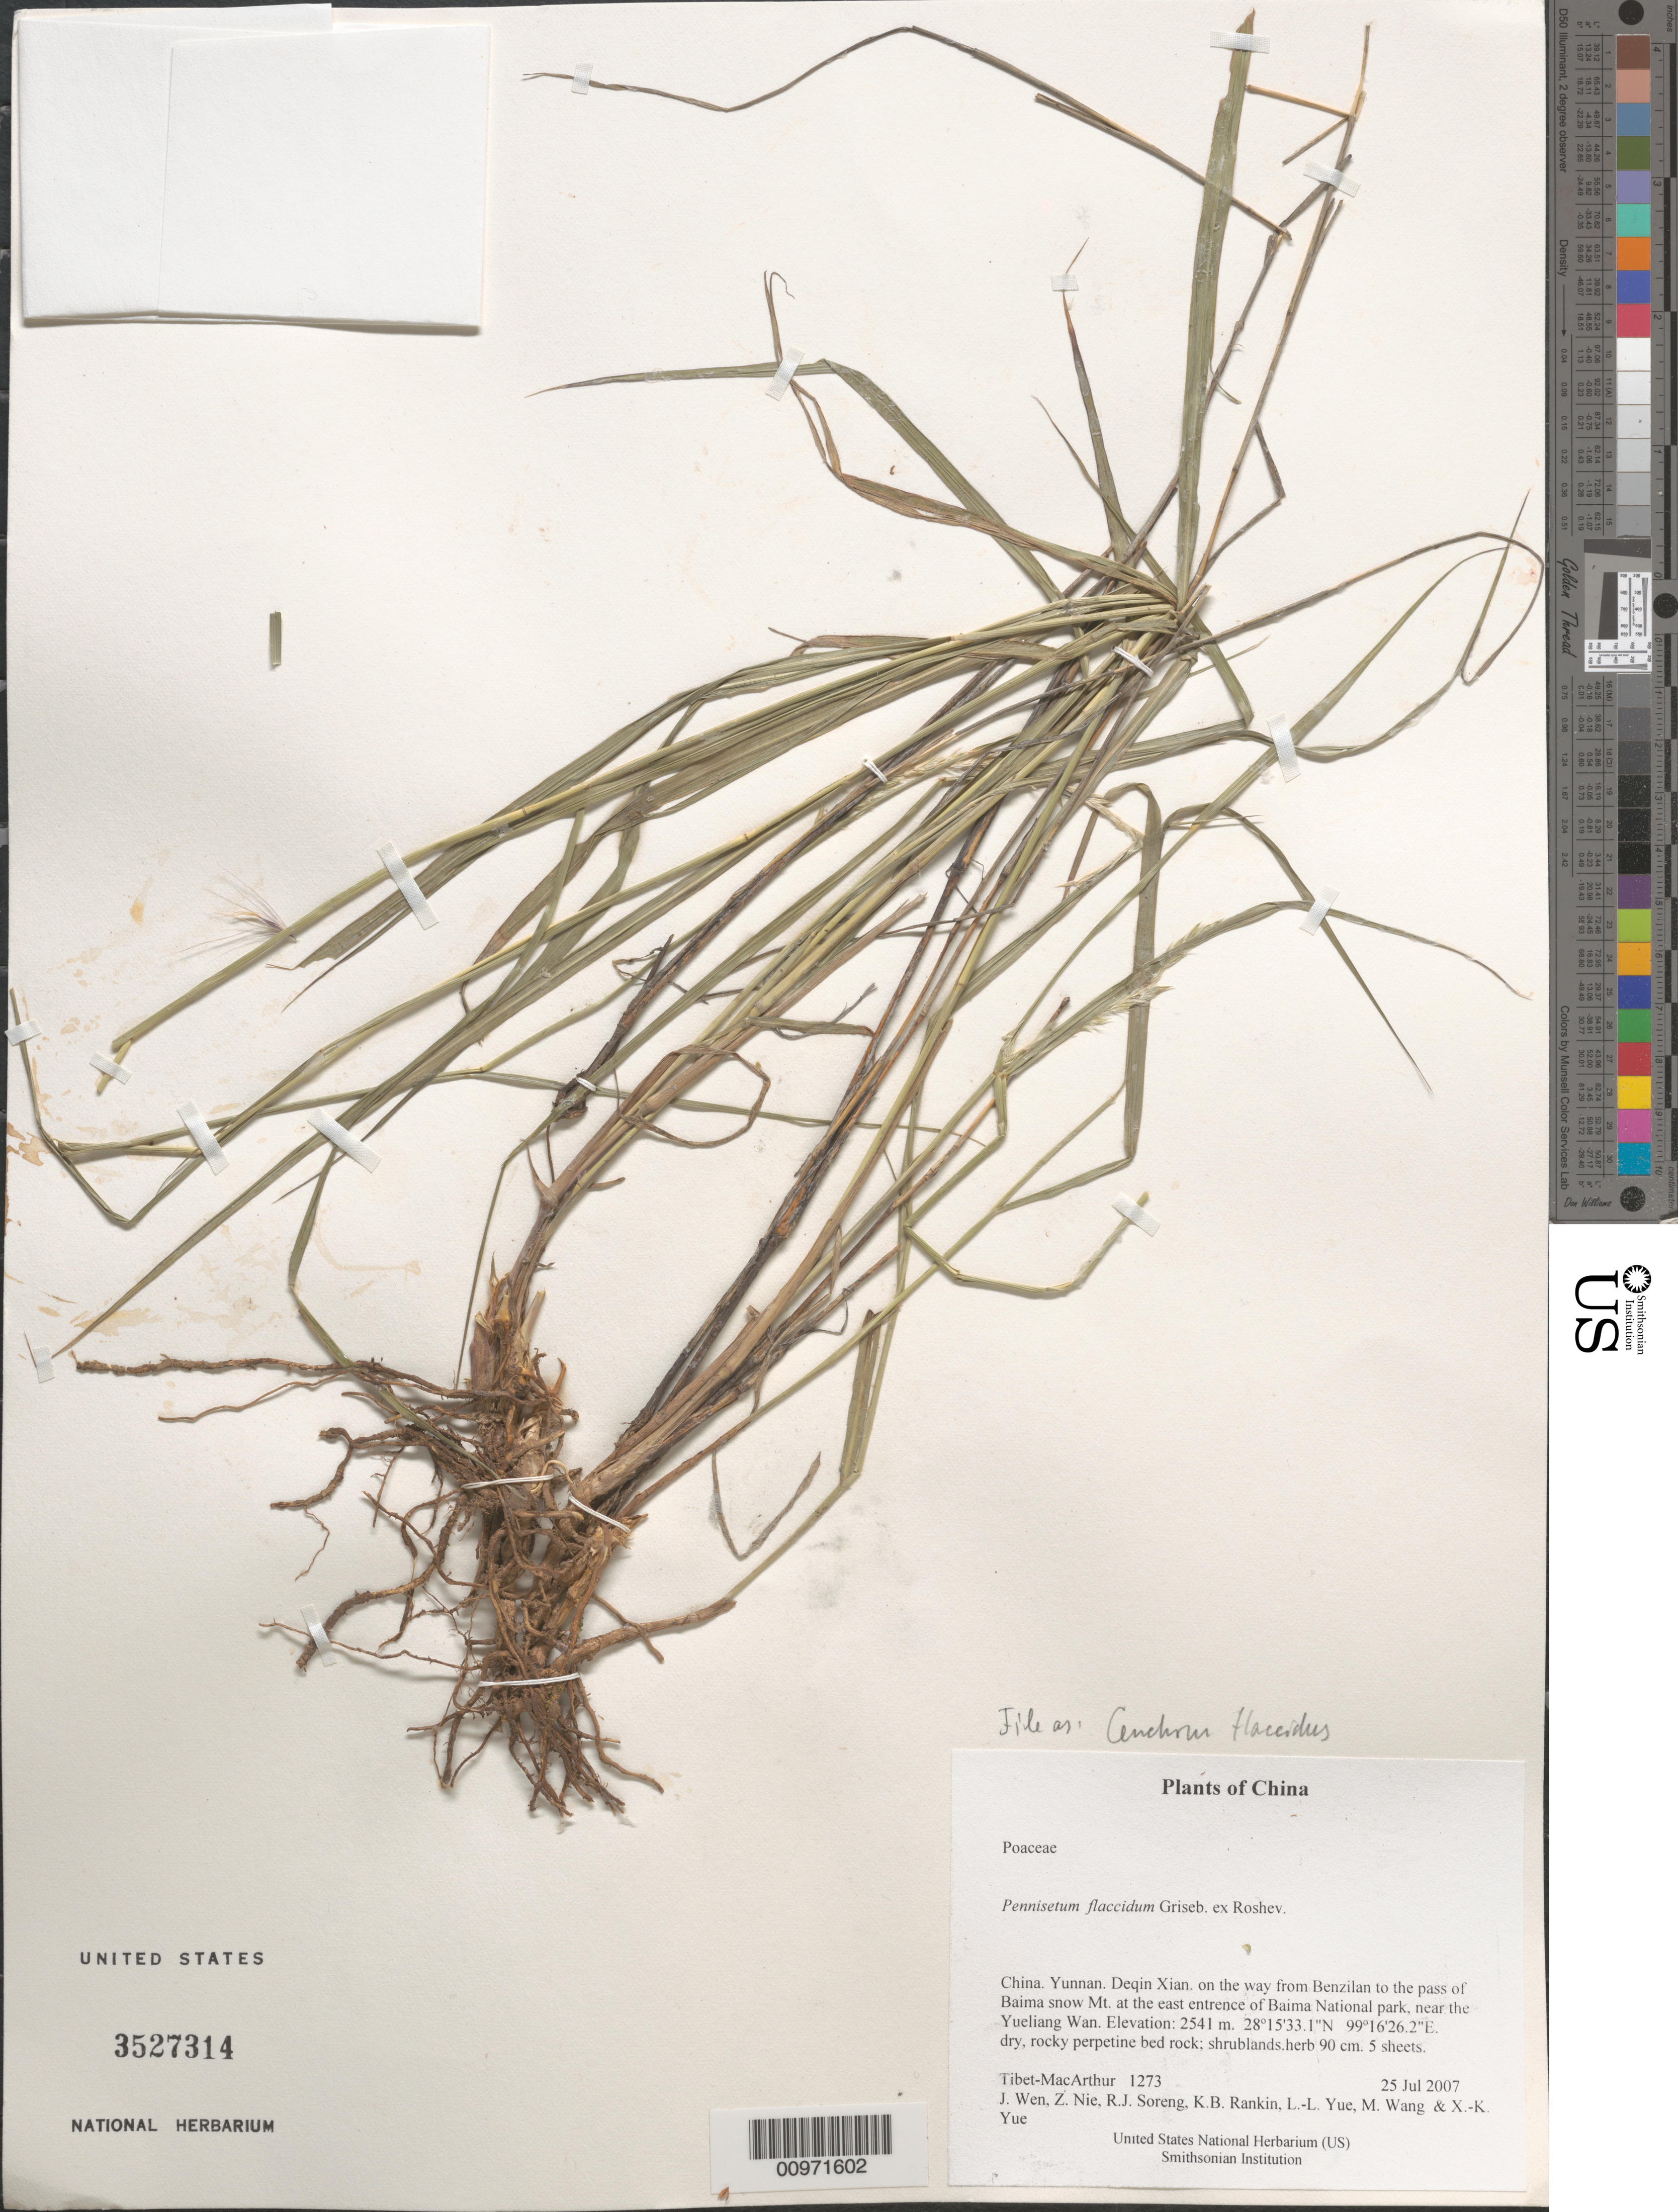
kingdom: Plantae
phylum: Tracheophyta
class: Liliopsida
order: Poales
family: Poaceae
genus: Cenchrus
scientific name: Cenchrus flaccidus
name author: (Griseb.) Morrone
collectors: Tibet-MacArthur, J. Wen, Z. Nie, R. J. Soreng, K. Rankin, L. Yue, M. Wang & X. Yue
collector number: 1273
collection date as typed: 25 Jul 2007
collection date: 2007-07-25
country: China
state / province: Yunnan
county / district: Deqin Xian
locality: on the way from Benzilan to the pass of Baima snow Mt. at the east entrence of Baima National park, near the Yueliang Wan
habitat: dry, rocky perpetine bed rock; shrublands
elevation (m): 2541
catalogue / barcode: US 3527314